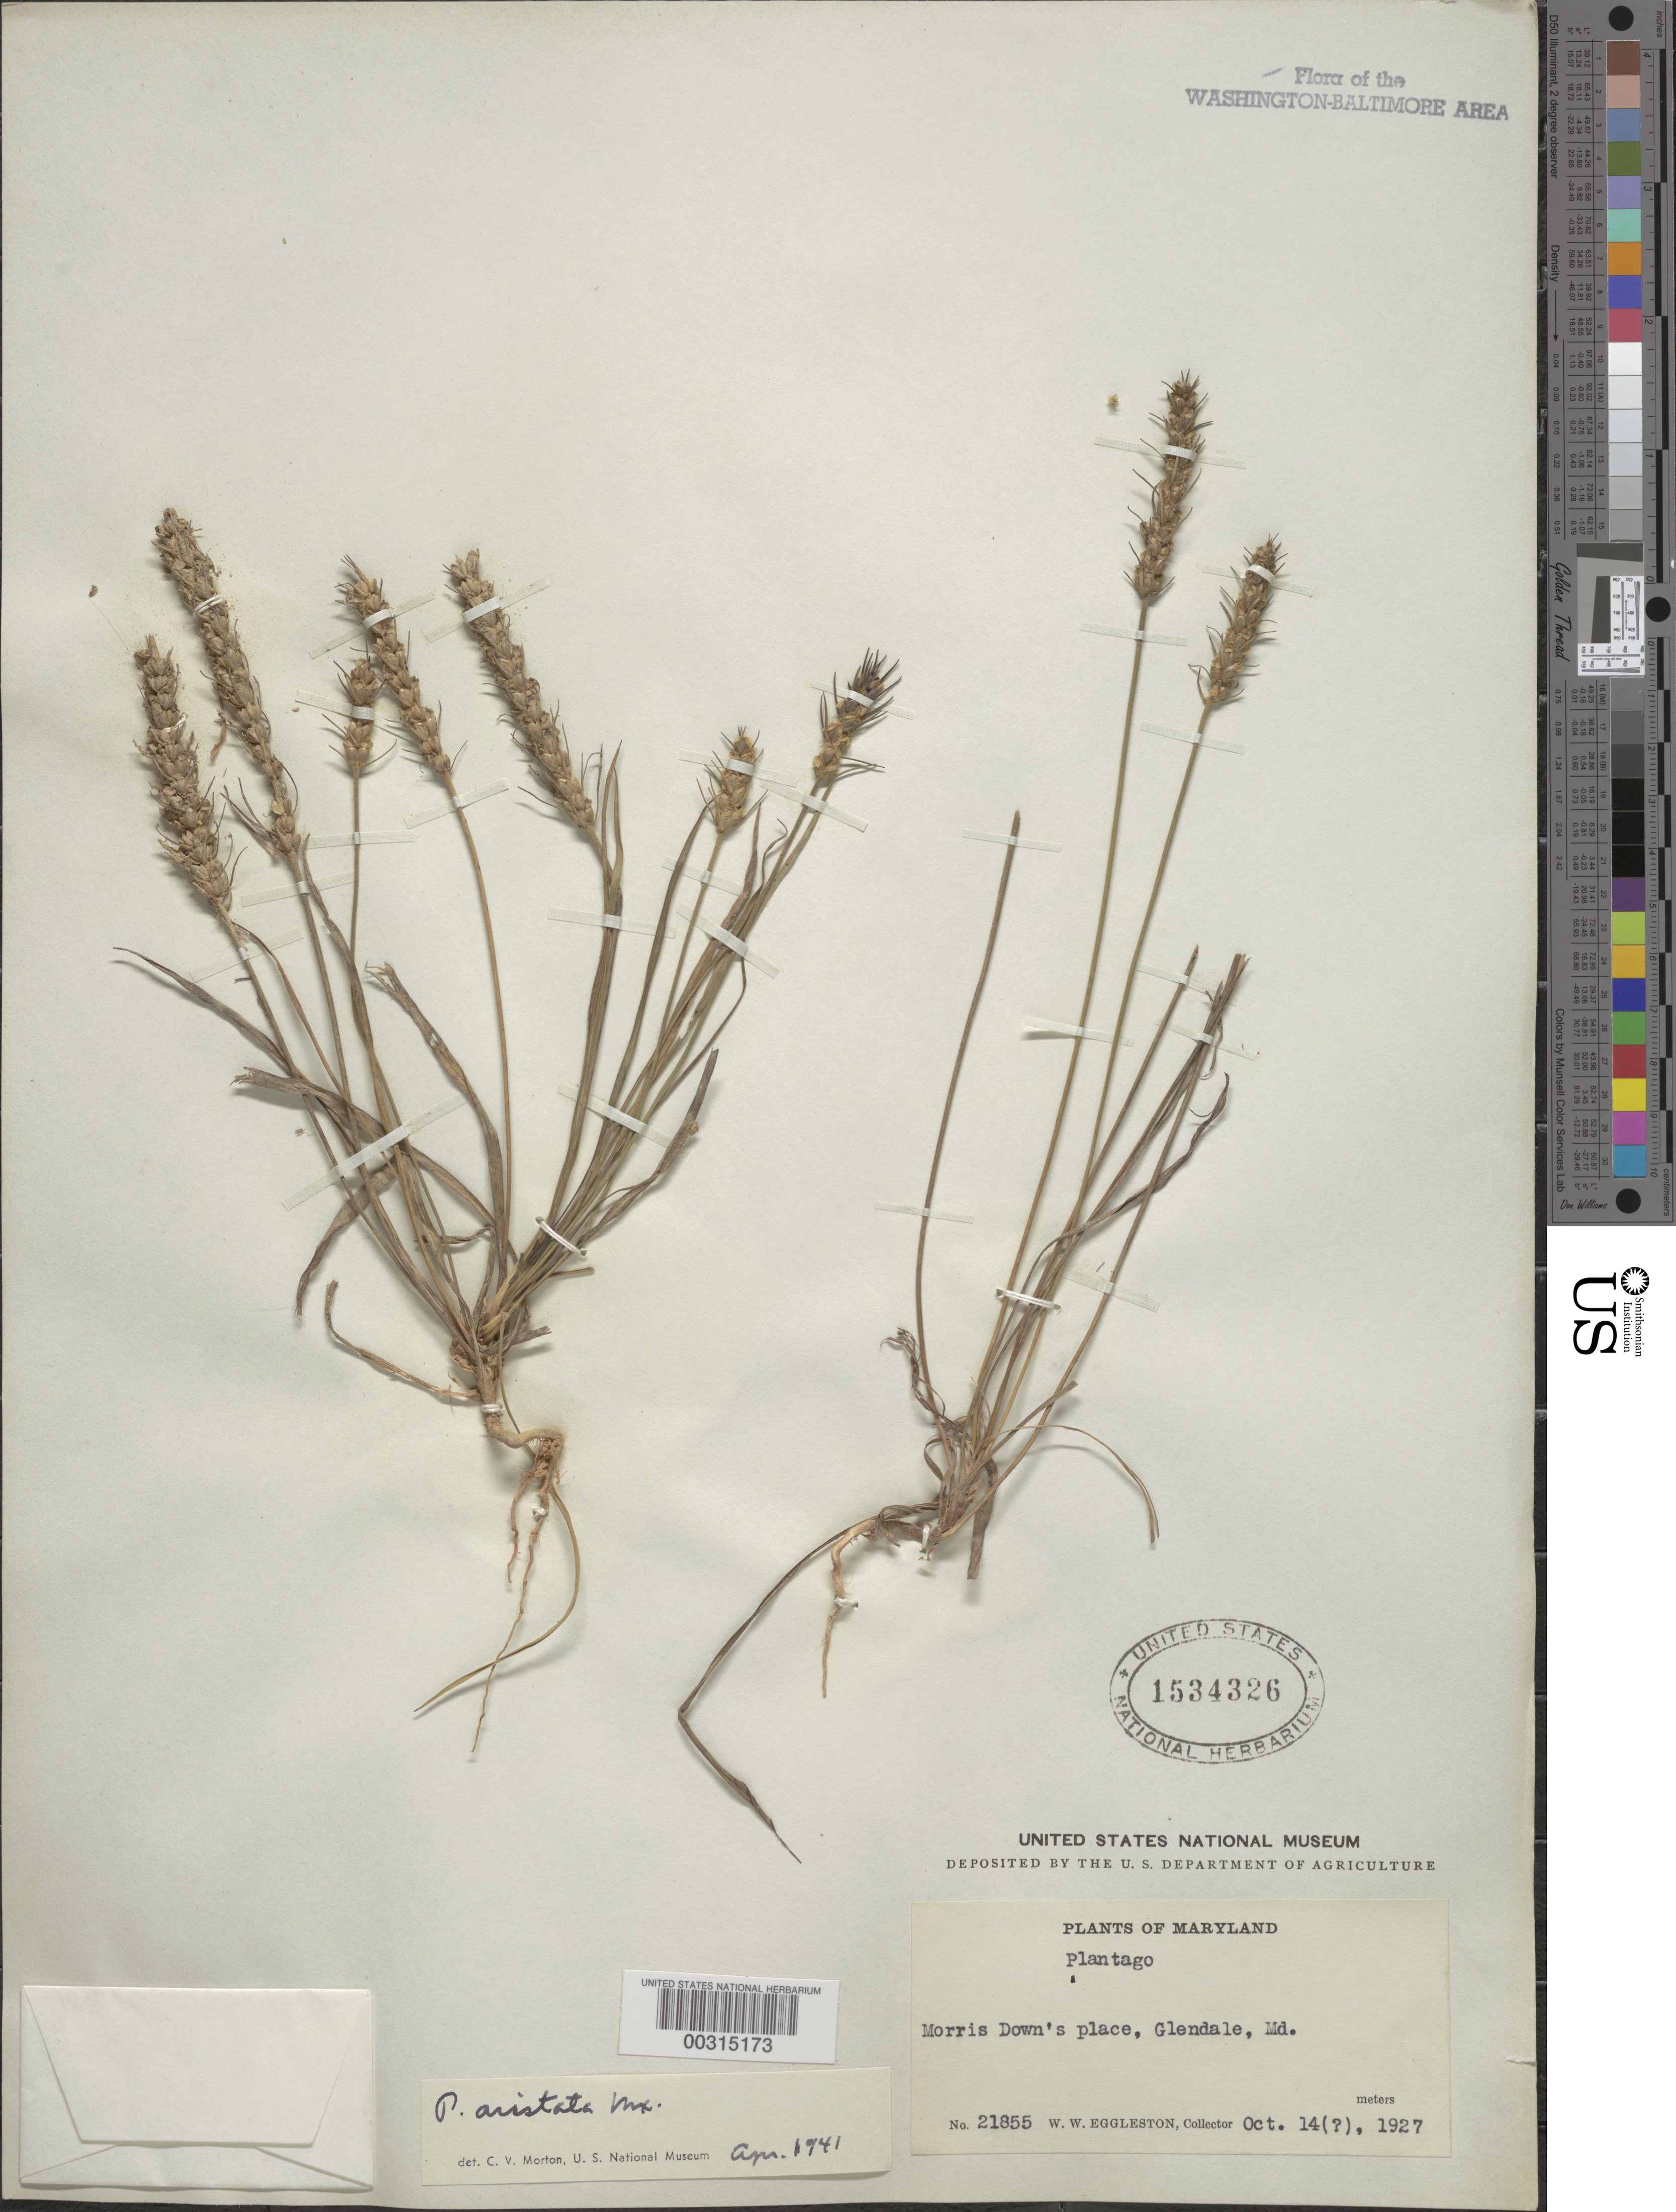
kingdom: Plantae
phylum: Tracheophyta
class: Magnoliopsida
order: Lamiales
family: Plantaginaceae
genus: Plantago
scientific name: Plantago aristata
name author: Michx.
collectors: W. W. Eggleston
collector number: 21855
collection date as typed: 14 Oct 1927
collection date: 1927-10-14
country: United States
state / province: Maryland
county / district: Prince George's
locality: Glendale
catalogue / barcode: US 1534326